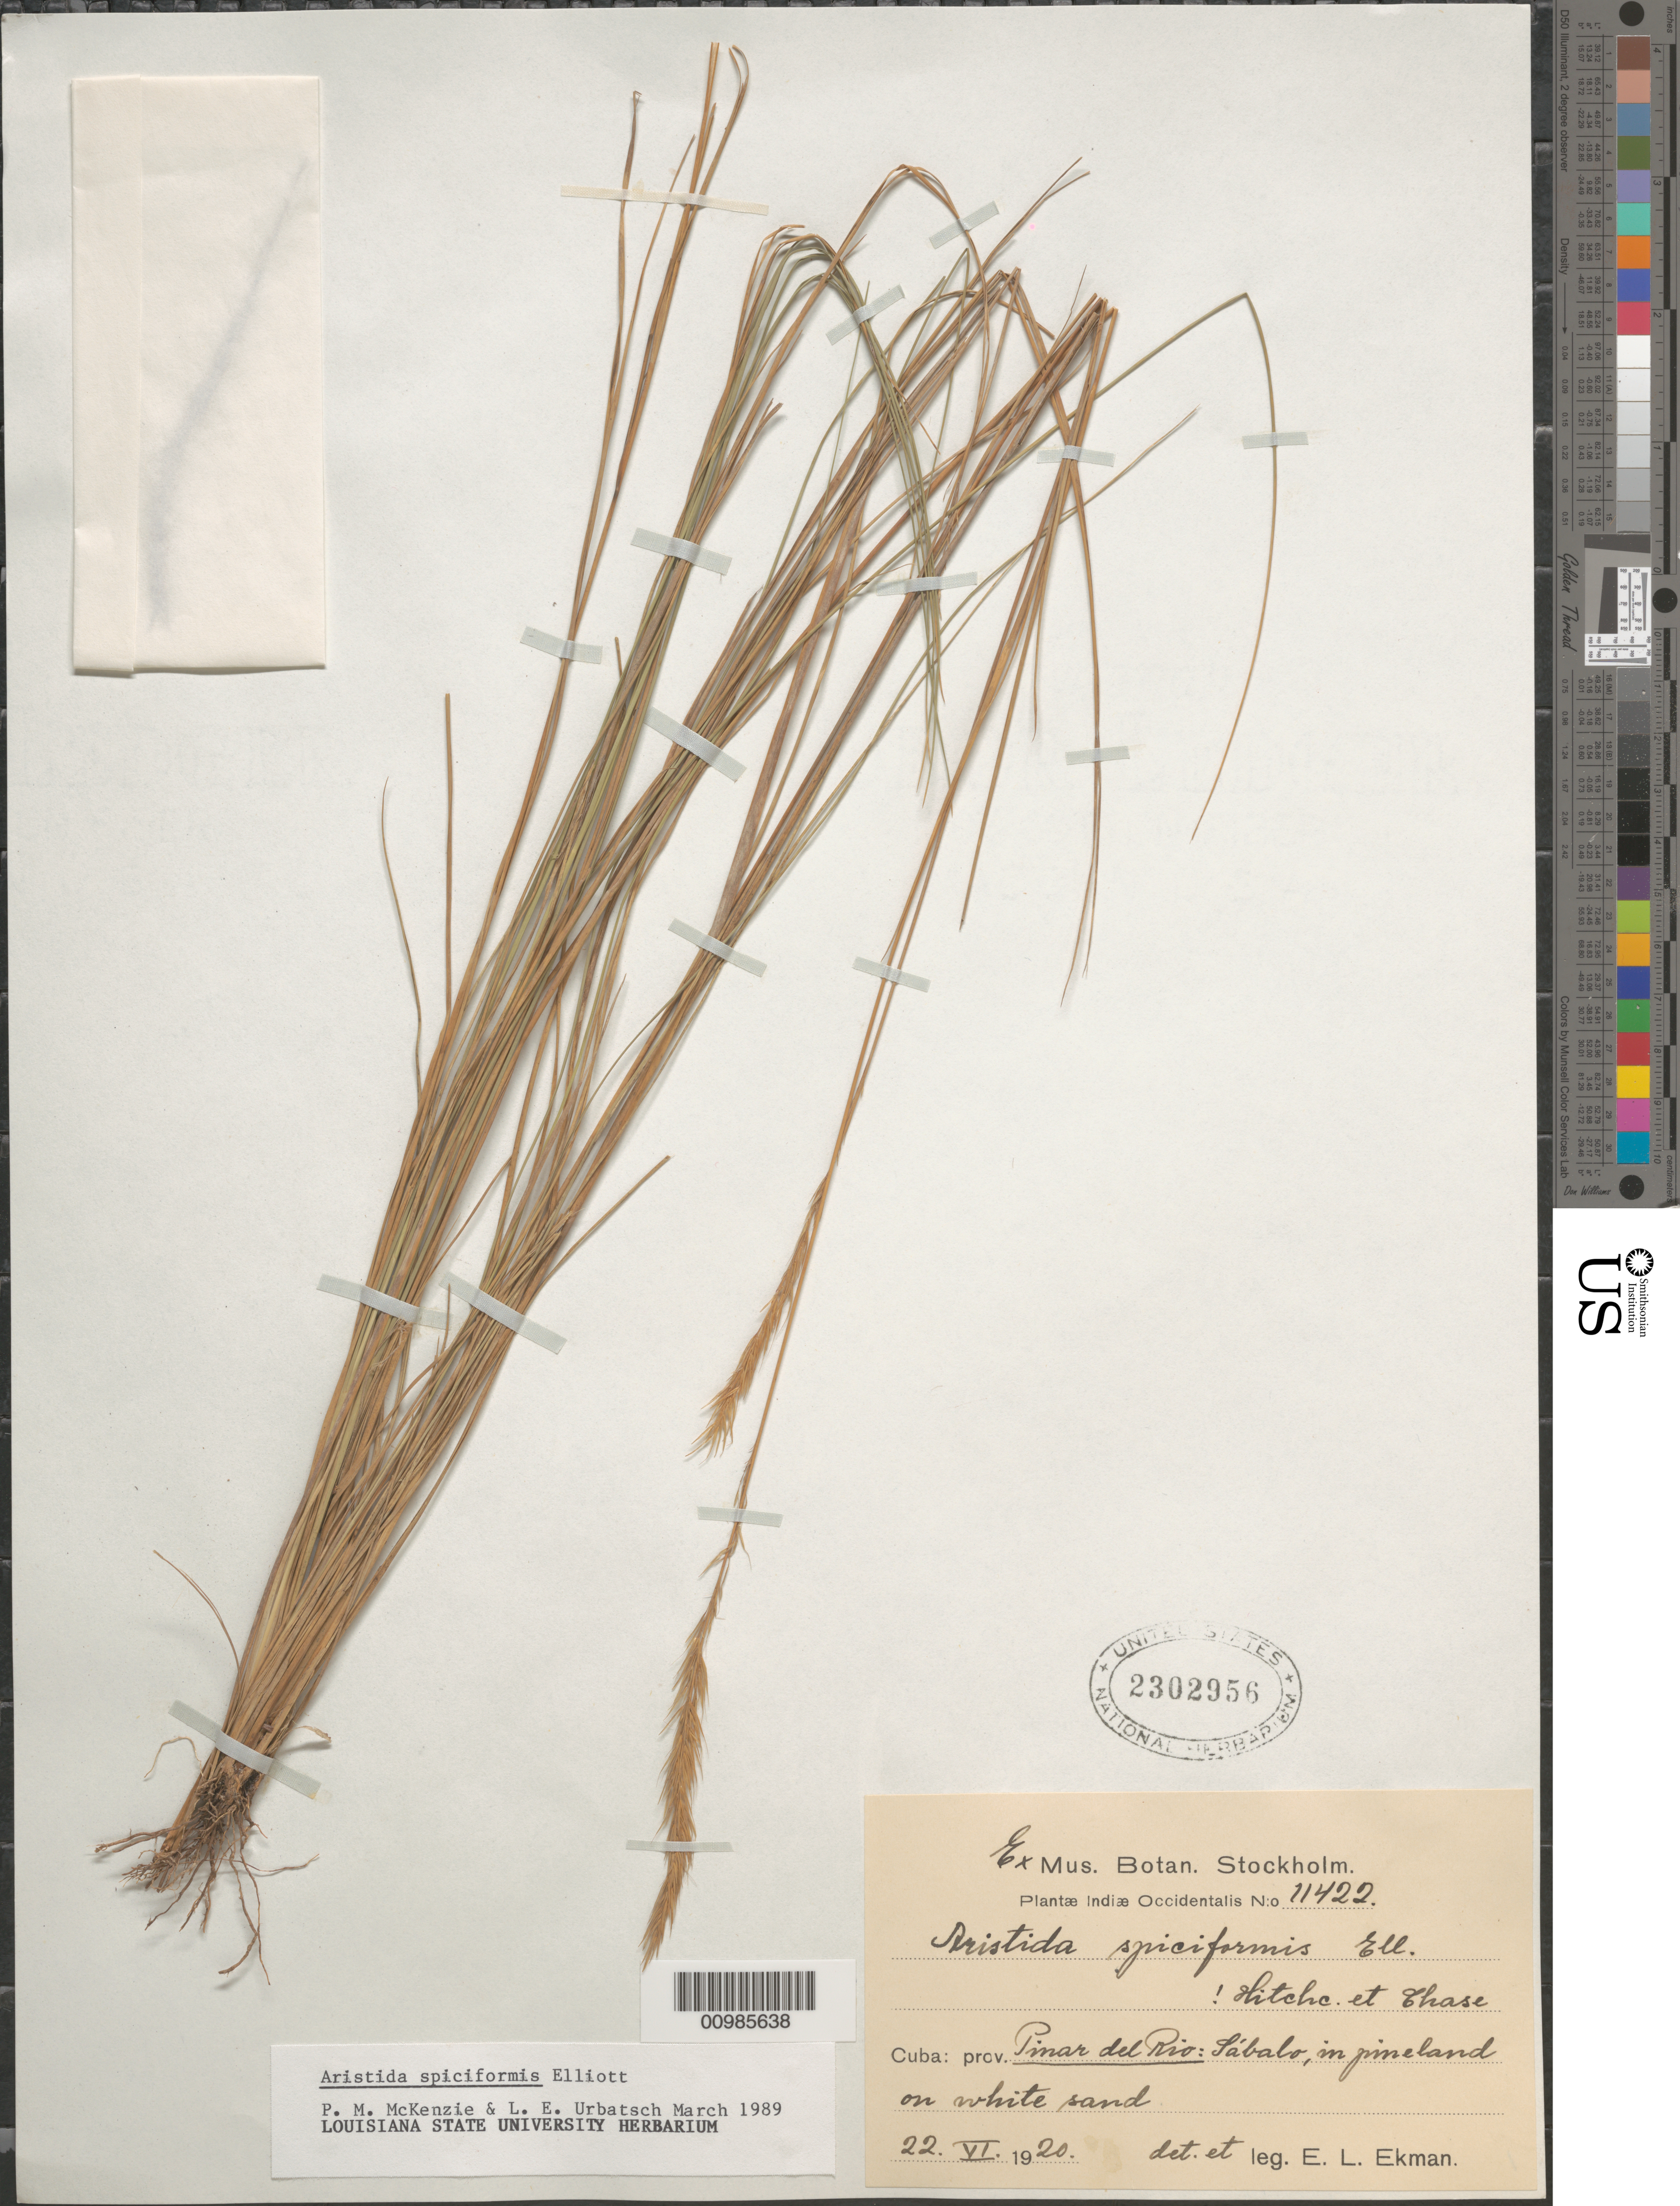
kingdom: Plantae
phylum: Tracheophyta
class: Liliopsida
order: Poales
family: Poaceae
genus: Aristida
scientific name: Aristida spiciformis subsp. antillarum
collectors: E. L. Ekman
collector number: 11422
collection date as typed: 22 Jun 1920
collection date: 1920-06-22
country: Cuba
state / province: Pinar del Rio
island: Cuba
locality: Sabalo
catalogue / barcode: US 2302956